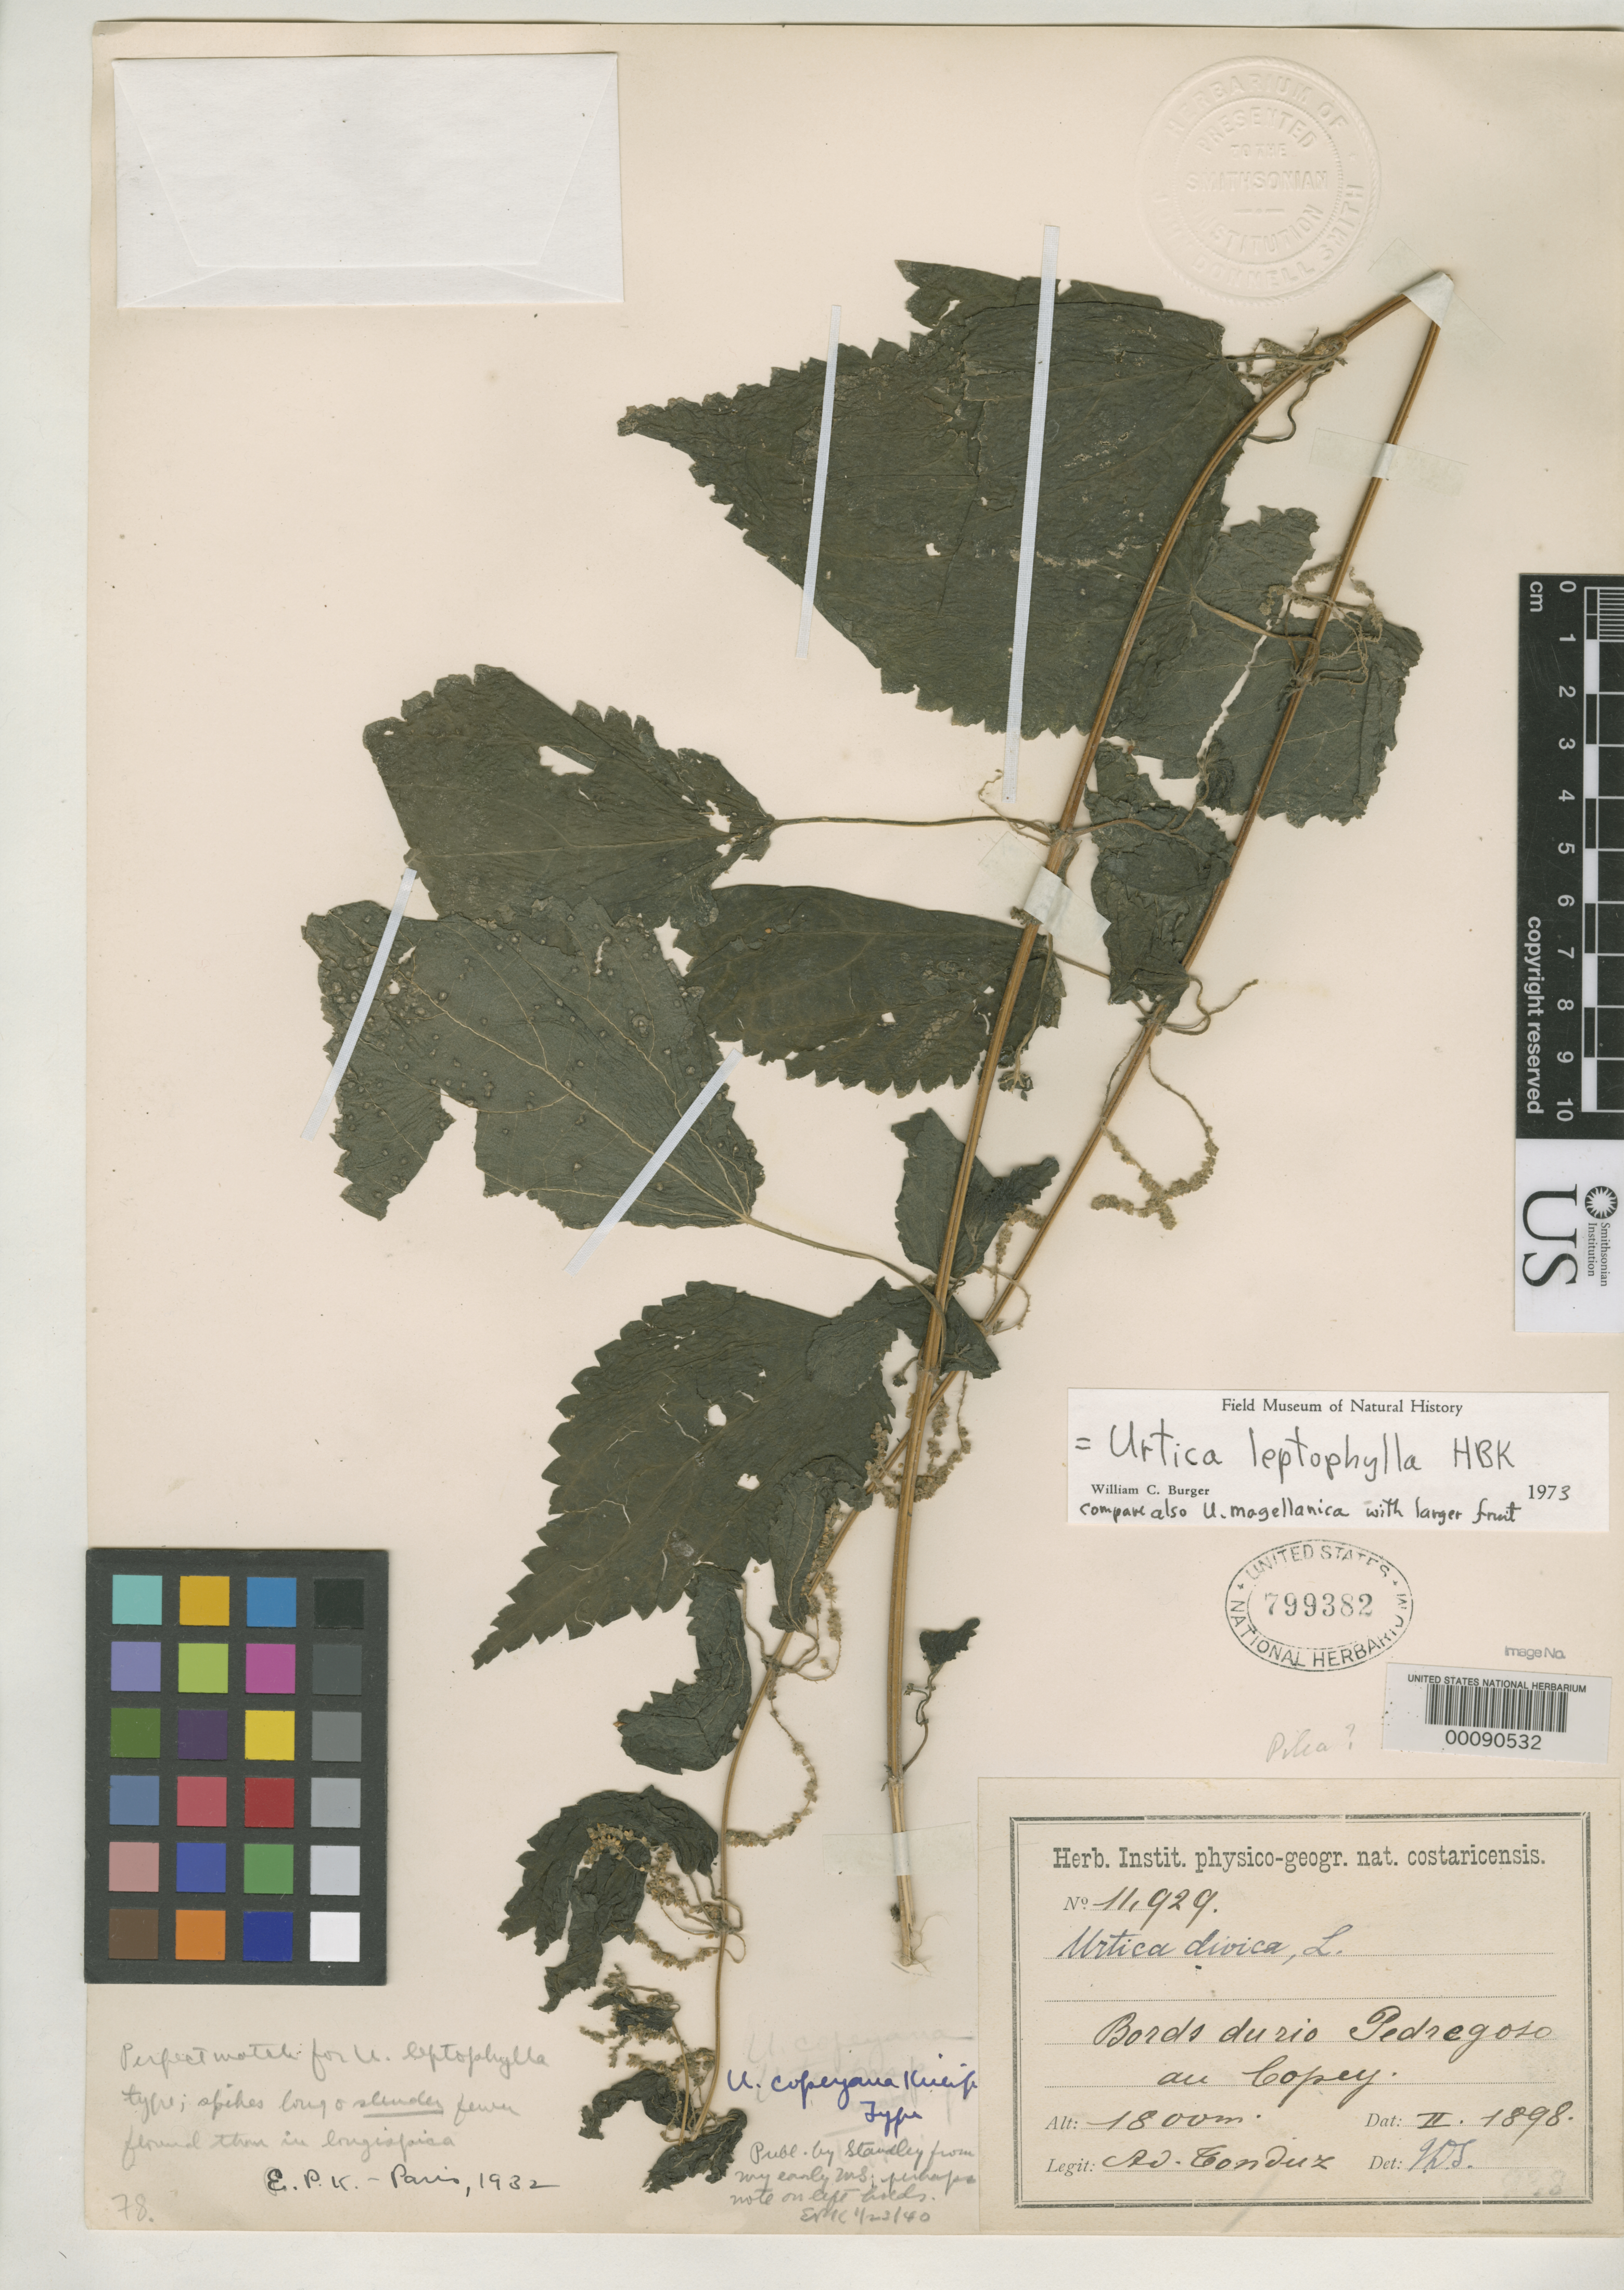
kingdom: Plantae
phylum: Tracheophyta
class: Magnoliopsida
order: Rosales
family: Urticaceae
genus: Urtica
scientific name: Urtica copeyana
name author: Killip ex Standl.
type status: Holotype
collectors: A. Tonduz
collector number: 11929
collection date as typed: Feb 1898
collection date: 1898-02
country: Costa Rica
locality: Bords du Rio Pedregoso du Copey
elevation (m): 1800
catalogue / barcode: US 799382